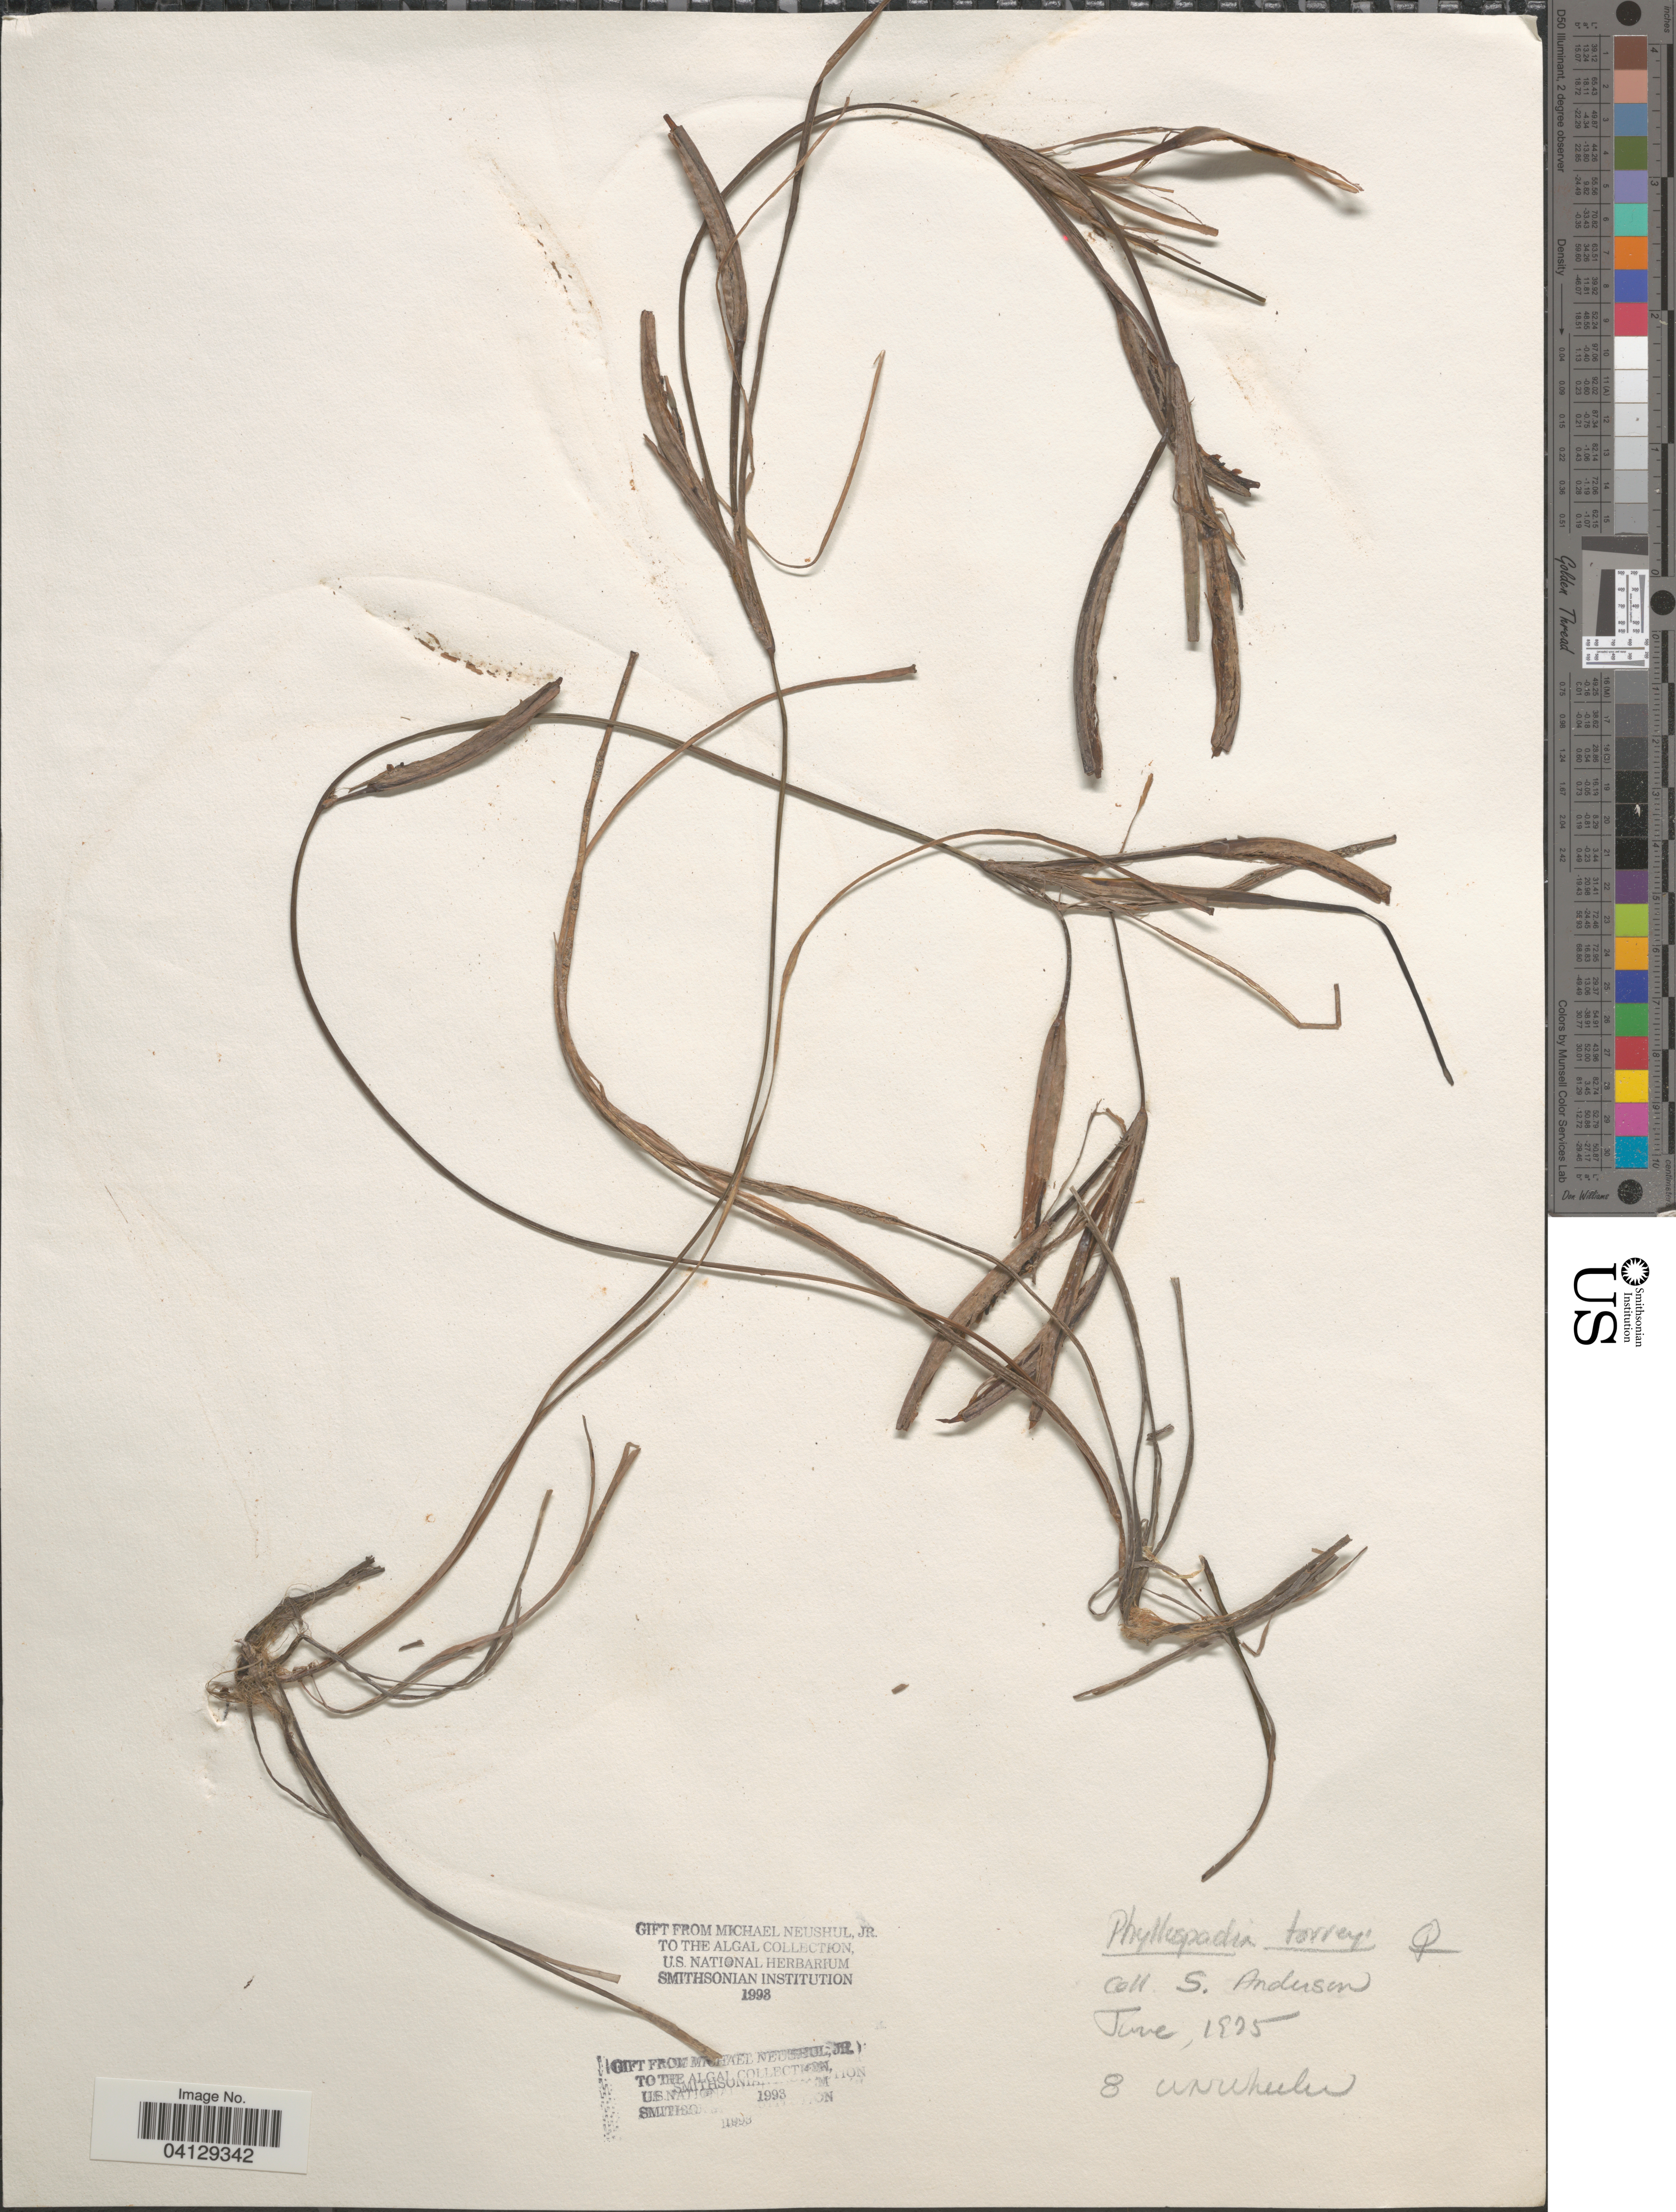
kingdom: Plantae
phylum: Tracheophyta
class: Liliopsida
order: Alismatales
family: Zosteraceae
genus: Phyllospadix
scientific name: Phyllospadix torreyi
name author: S. Watson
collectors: S. Anderson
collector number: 8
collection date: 1975-06